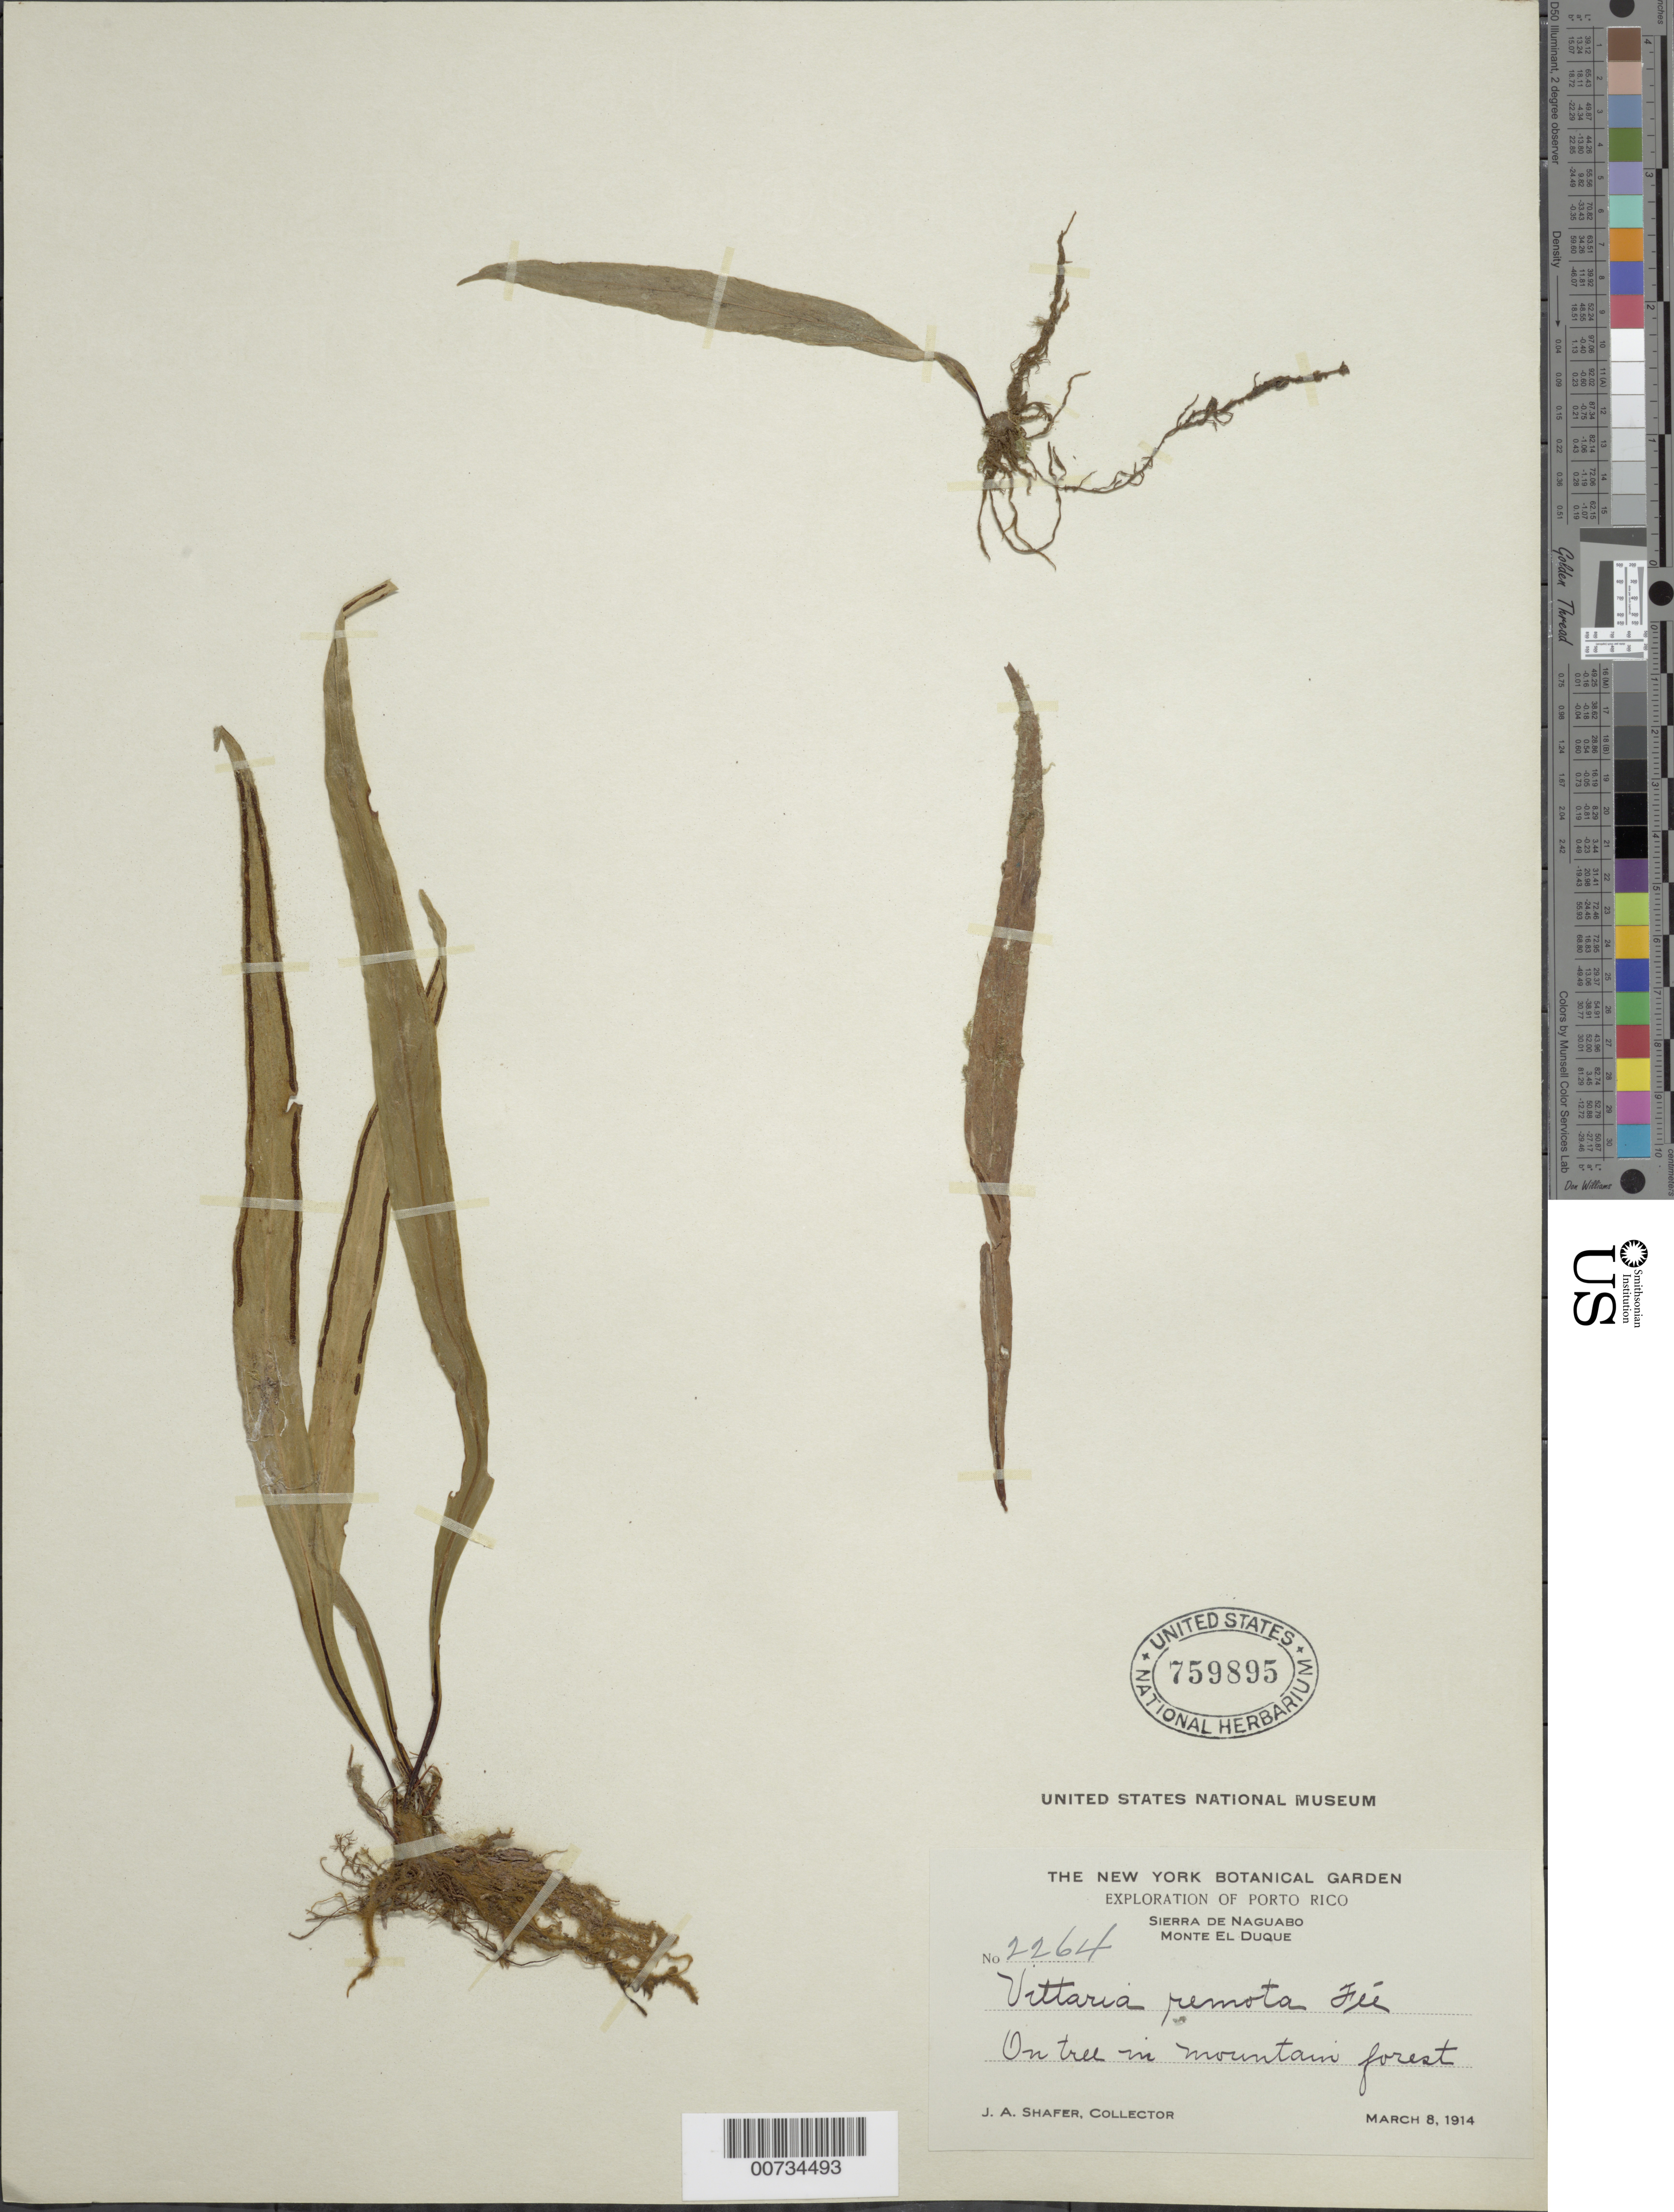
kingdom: Plantae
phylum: Tracheophyta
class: Polypodiopsida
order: Polypodiales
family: Pteridaceae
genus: Radiovittaria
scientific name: Radiovittaria remota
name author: (Fée) E.H. Crane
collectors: J. A. Shafer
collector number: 2264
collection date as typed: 08 Mar 1914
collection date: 1914-03-08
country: Puerto Rico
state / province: Naguabo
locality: Sierra de Naguabo, Monte el Duque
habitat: On tree in mountain forest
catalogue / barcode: US 759895